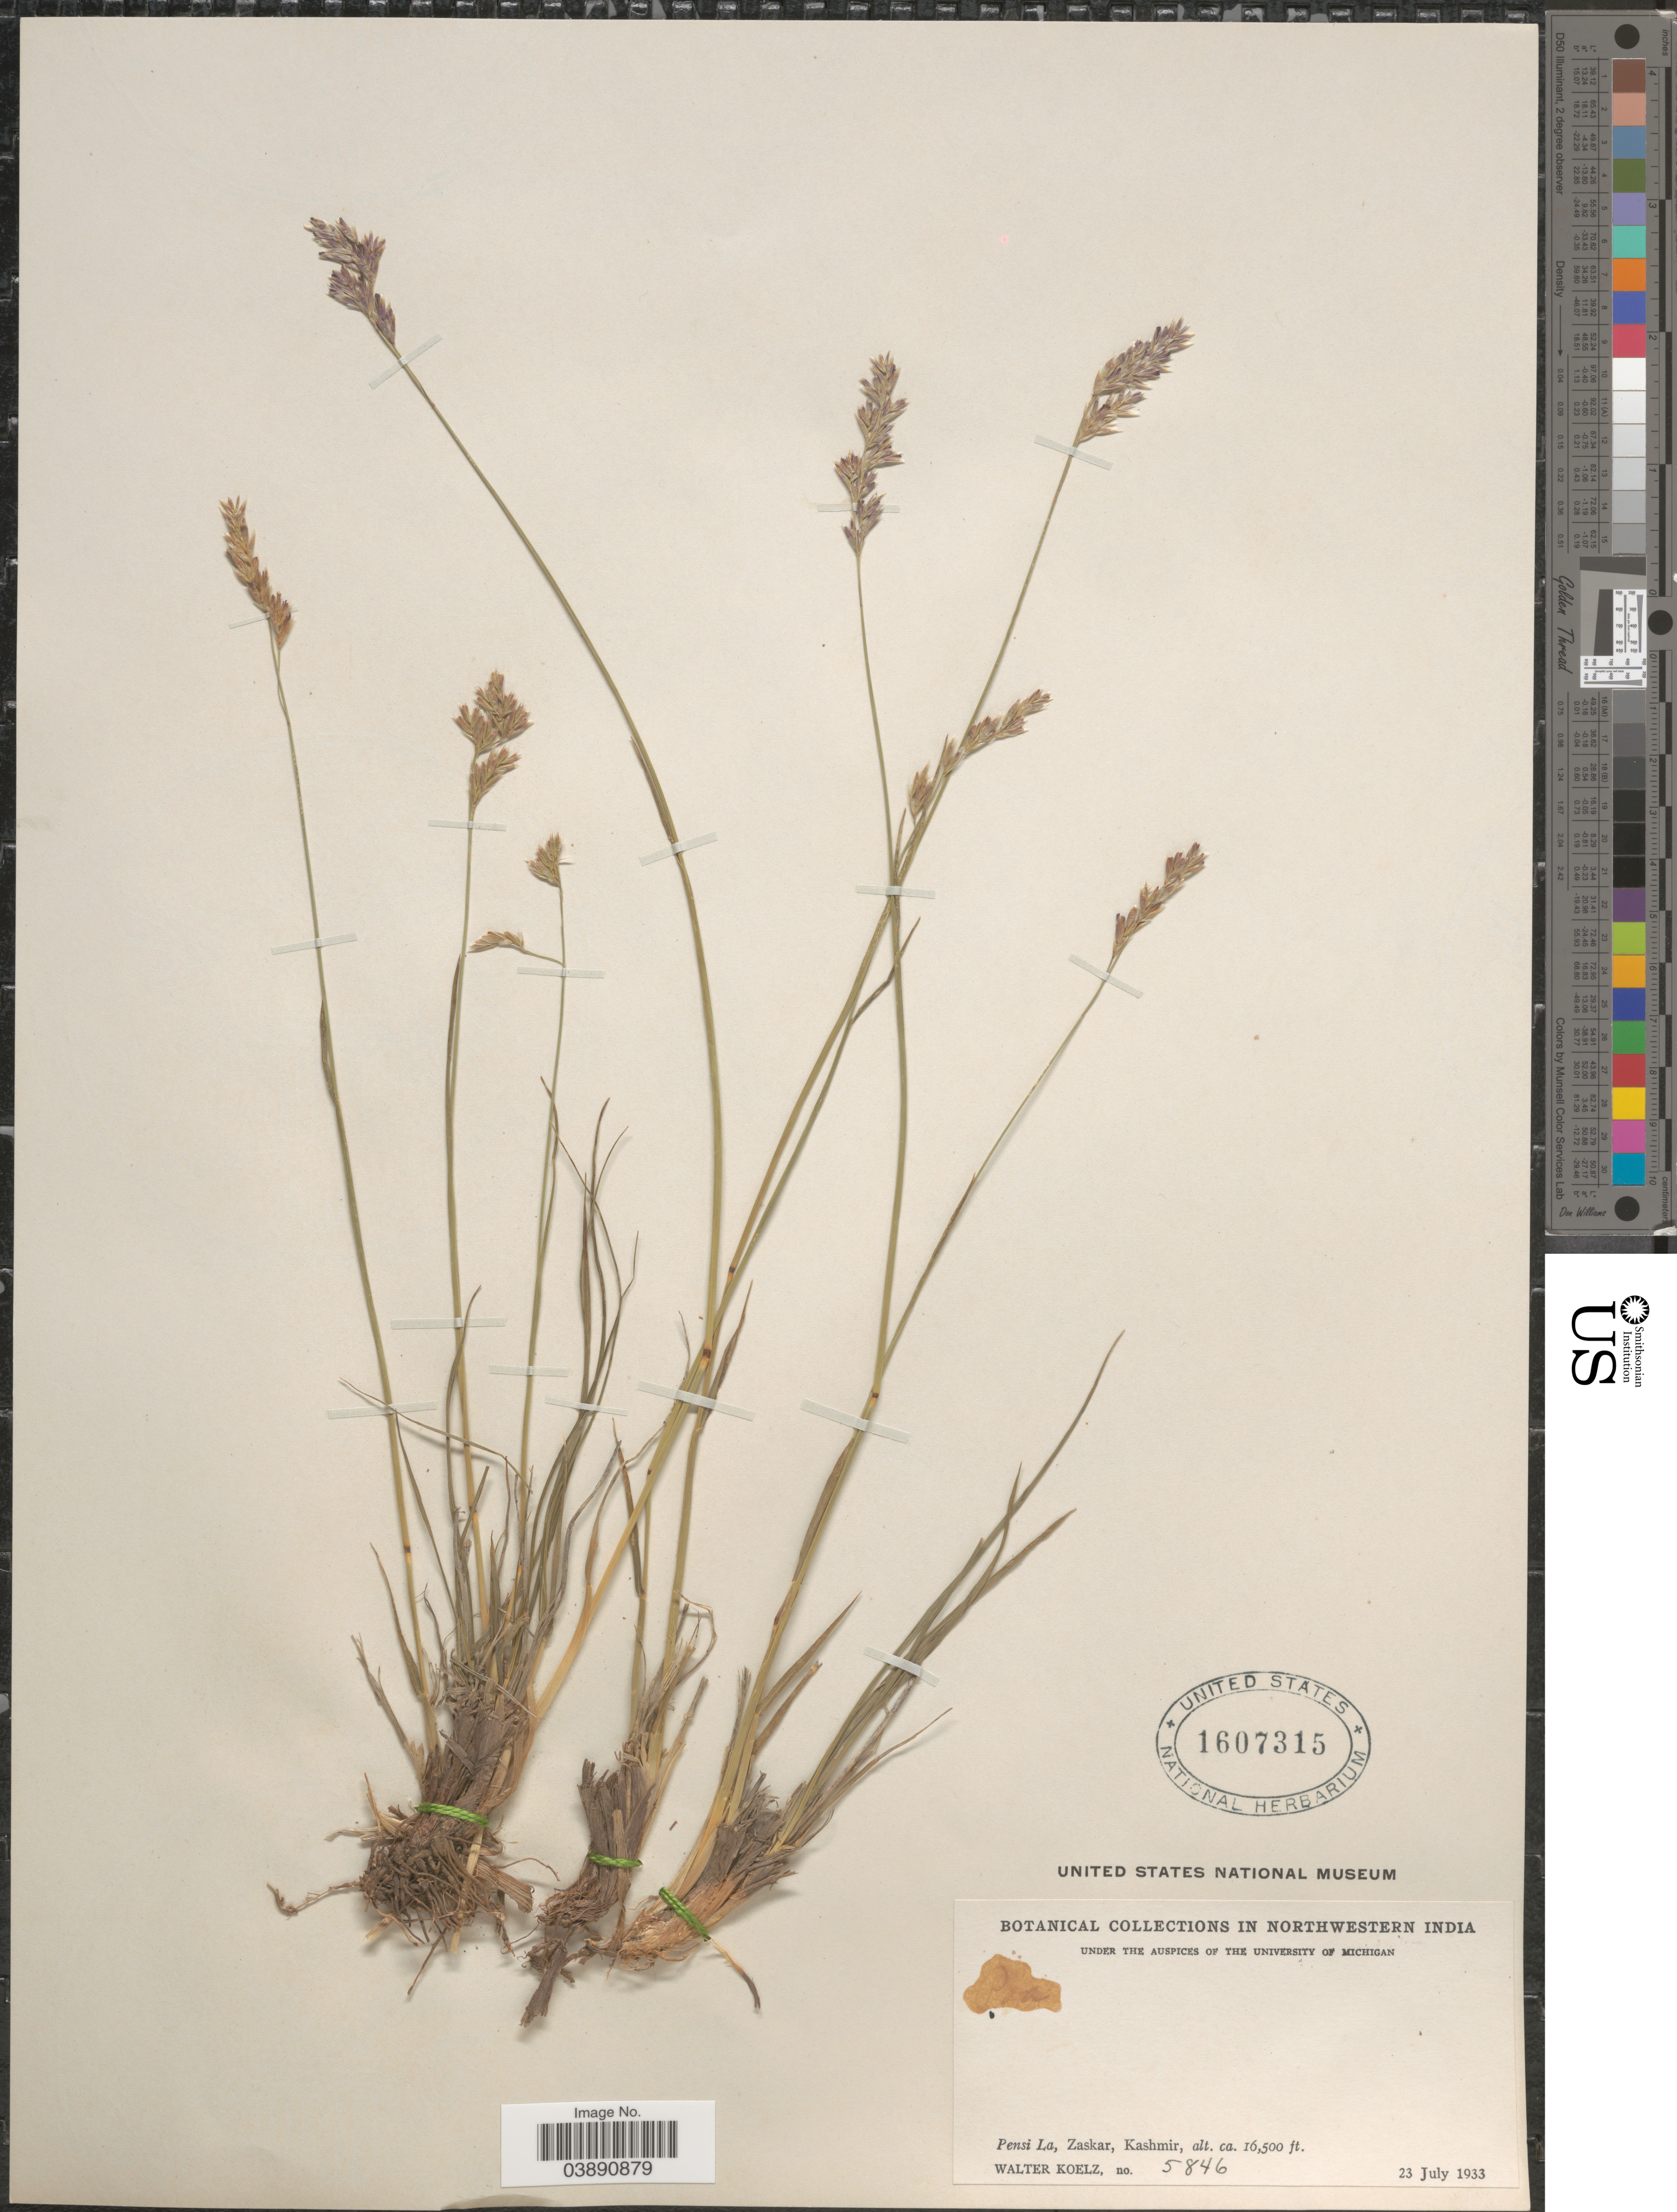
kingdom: Plantae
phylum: Tracheophyta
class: Liliopsida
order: Poales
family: Poaceae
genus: Festuca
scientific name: Festuca lucida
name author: Stapf & Hook. f.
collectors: W. N. Koelz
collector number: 5846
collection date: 1933-07-23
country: India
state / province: Jammu and Kashmir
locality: Northwestern India. Pensi La, Zaskar, Kashmir.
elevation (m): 5029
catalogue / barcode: US 1607315